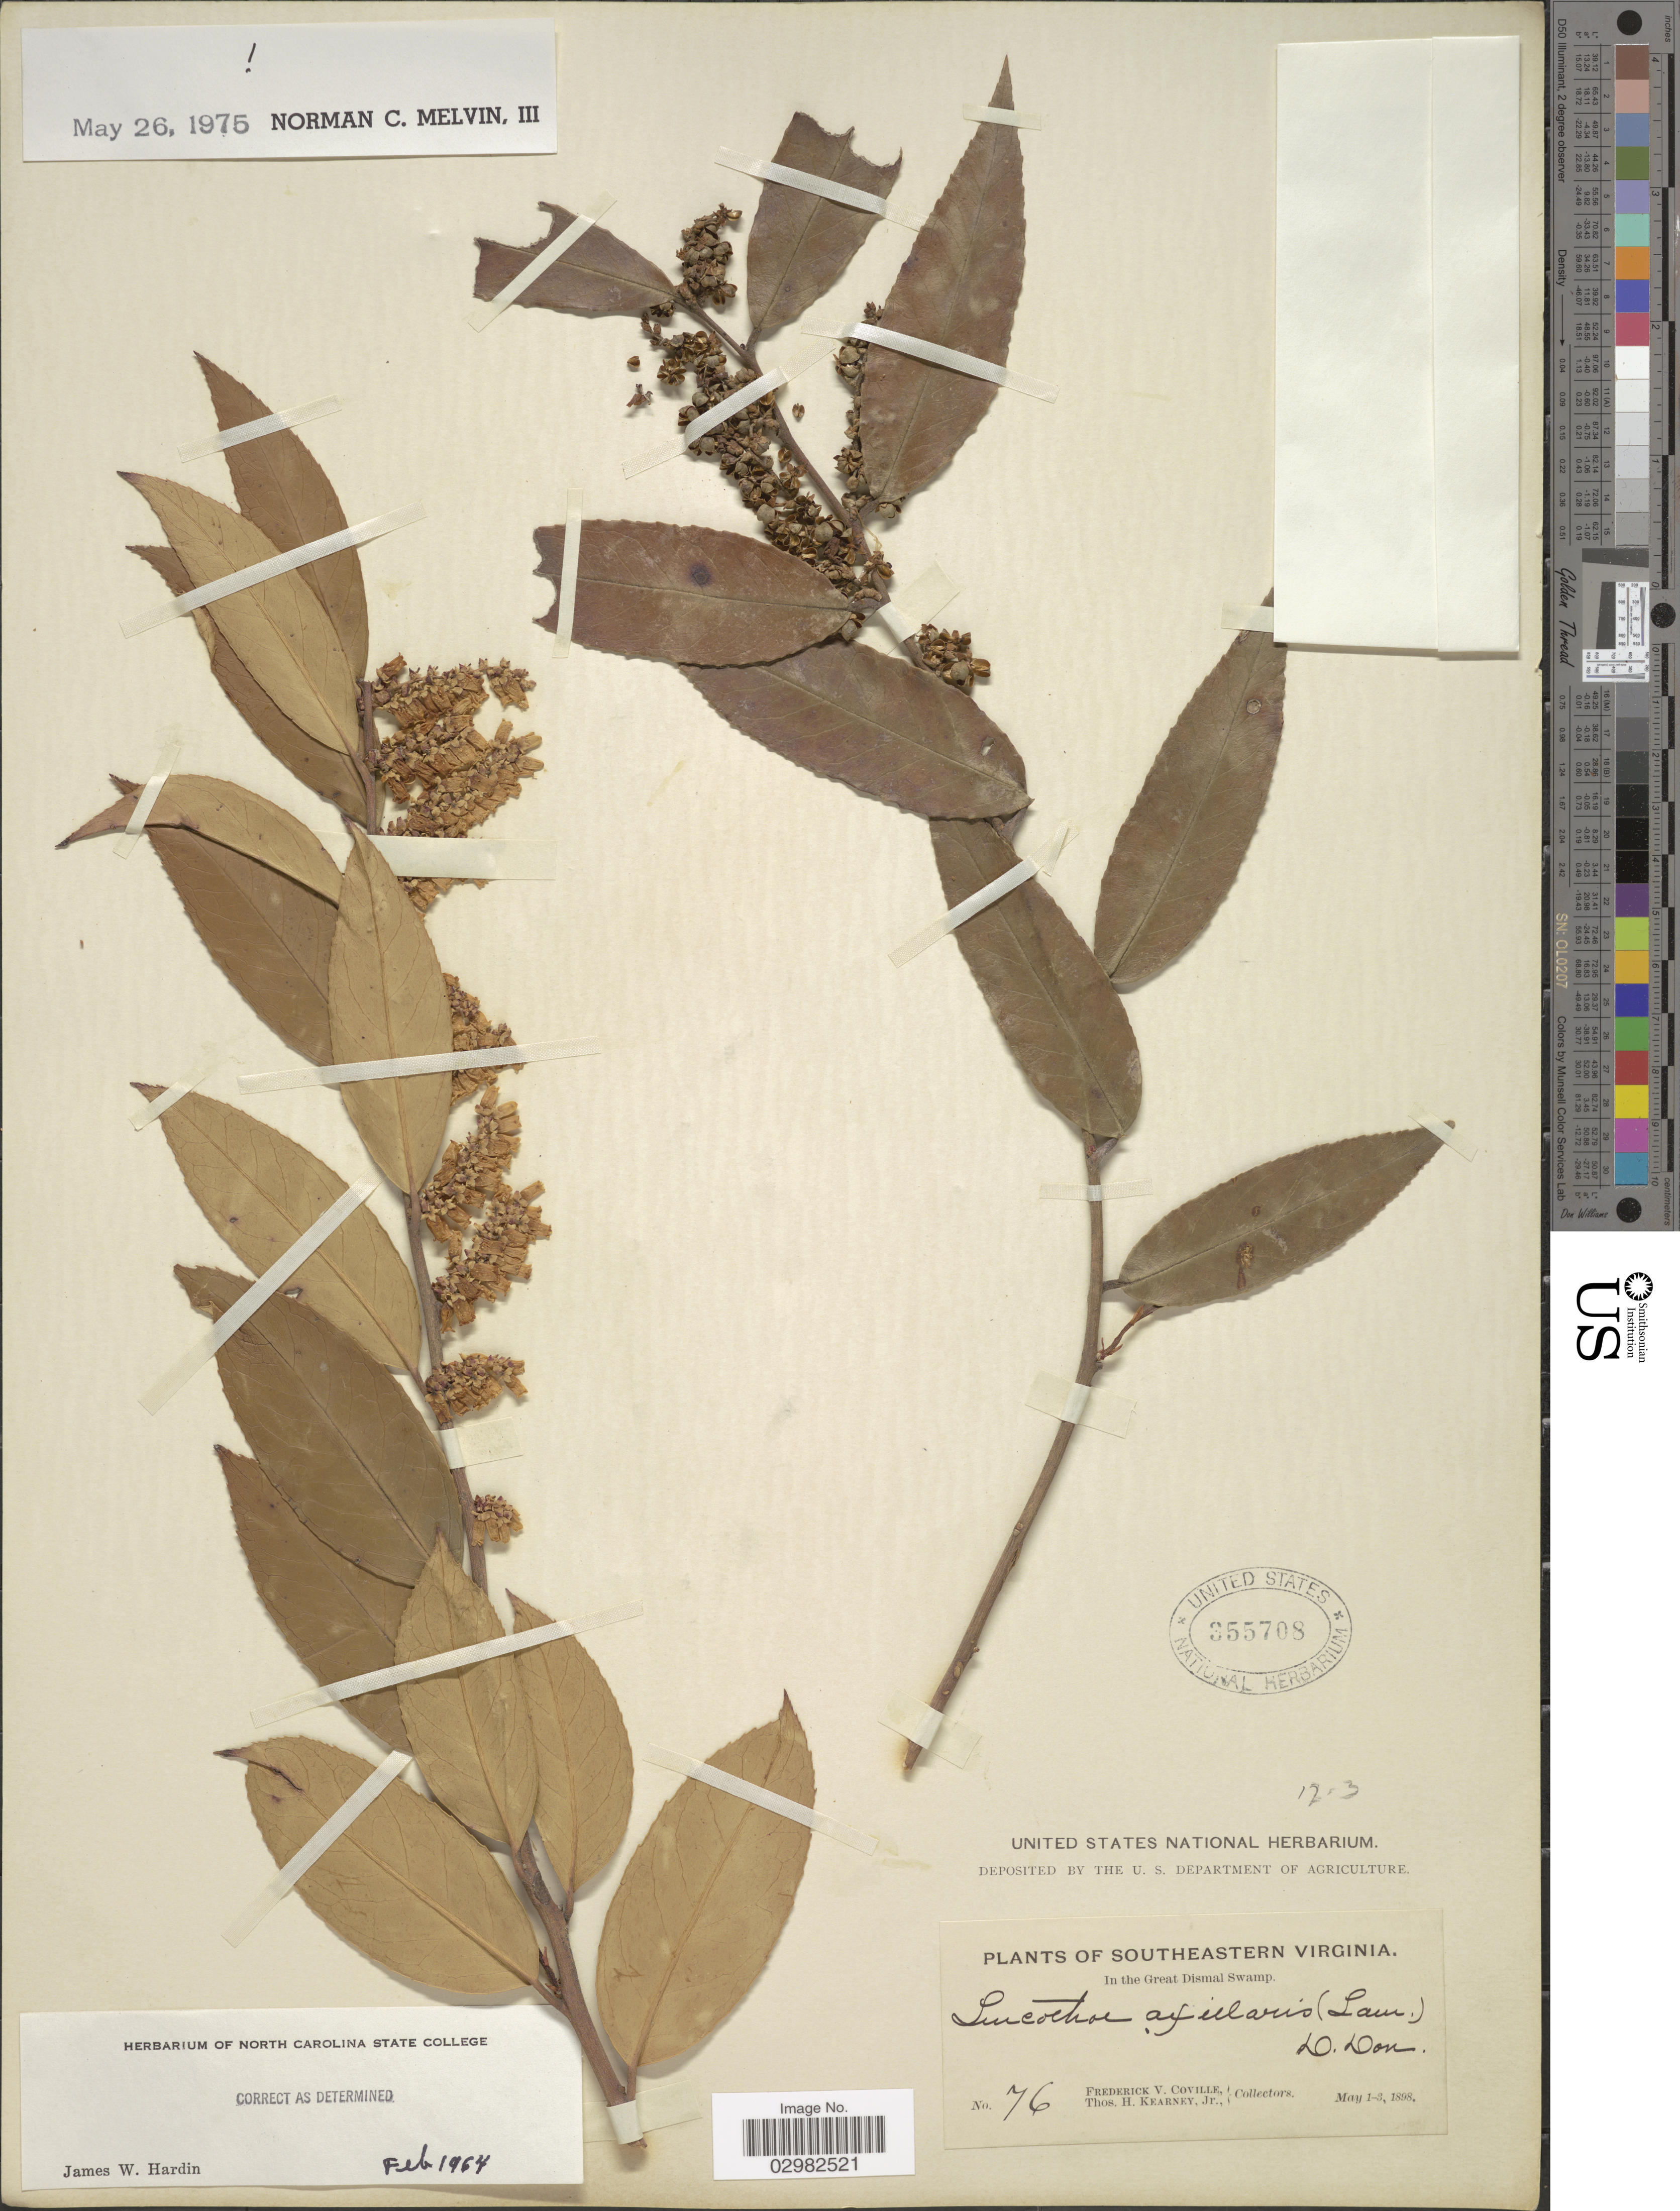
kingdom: Plantae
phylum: Tracheophyta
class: Magnoliopsida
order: Ericales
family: Ericaceae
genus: Leucothoe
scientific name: Leucothoë axillaris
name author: (Lam.) D. Don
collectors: F. V. Coville & T. H. Kearney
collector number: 76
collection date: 1898-05-01/1898-05-03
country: United States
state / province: Virginia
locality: Southeastern Virginia, in the Great Dismal Swamp.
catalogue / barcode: US 355708